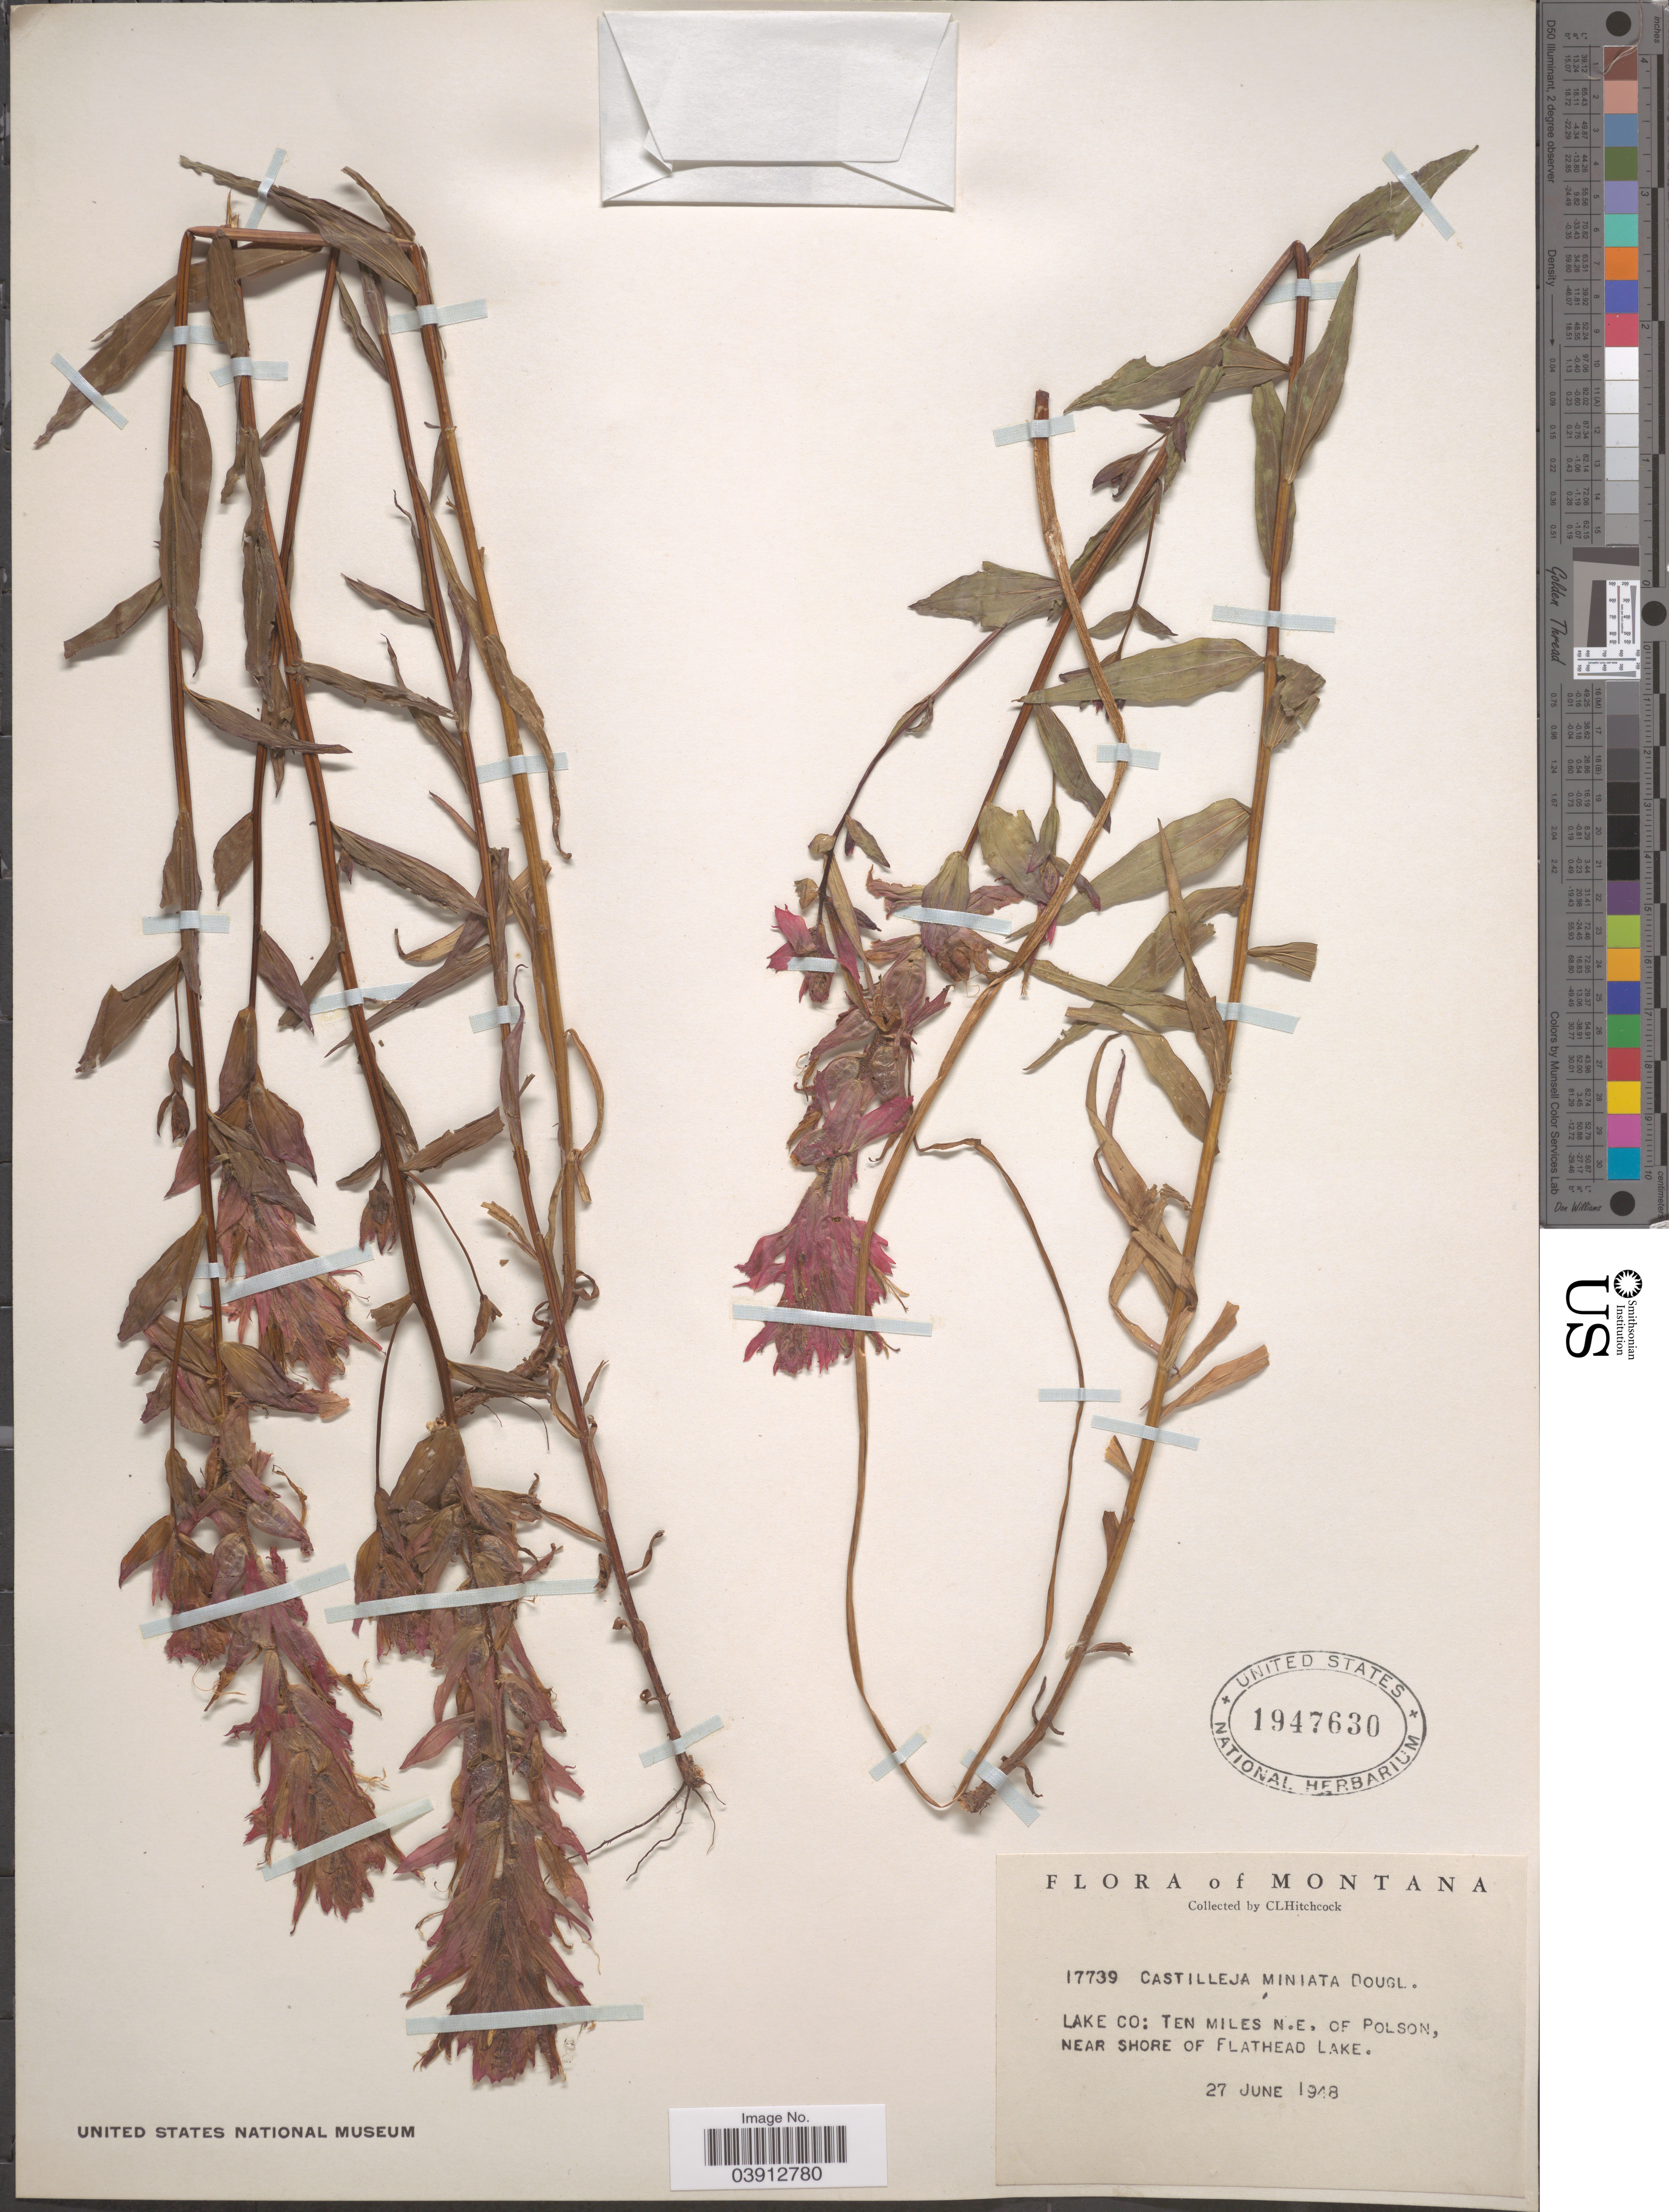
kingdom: Plantae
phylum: Tracheophyta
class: Magnoliopsida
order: Lamiales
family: Orobanchaceae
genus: Castilleja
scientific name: Castilleja miniata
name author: Douglas ex Hook.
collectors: C. L. Hitchcock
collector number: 17739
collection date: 1948-06-27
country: United States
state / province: Montana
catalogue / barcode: US 1947630